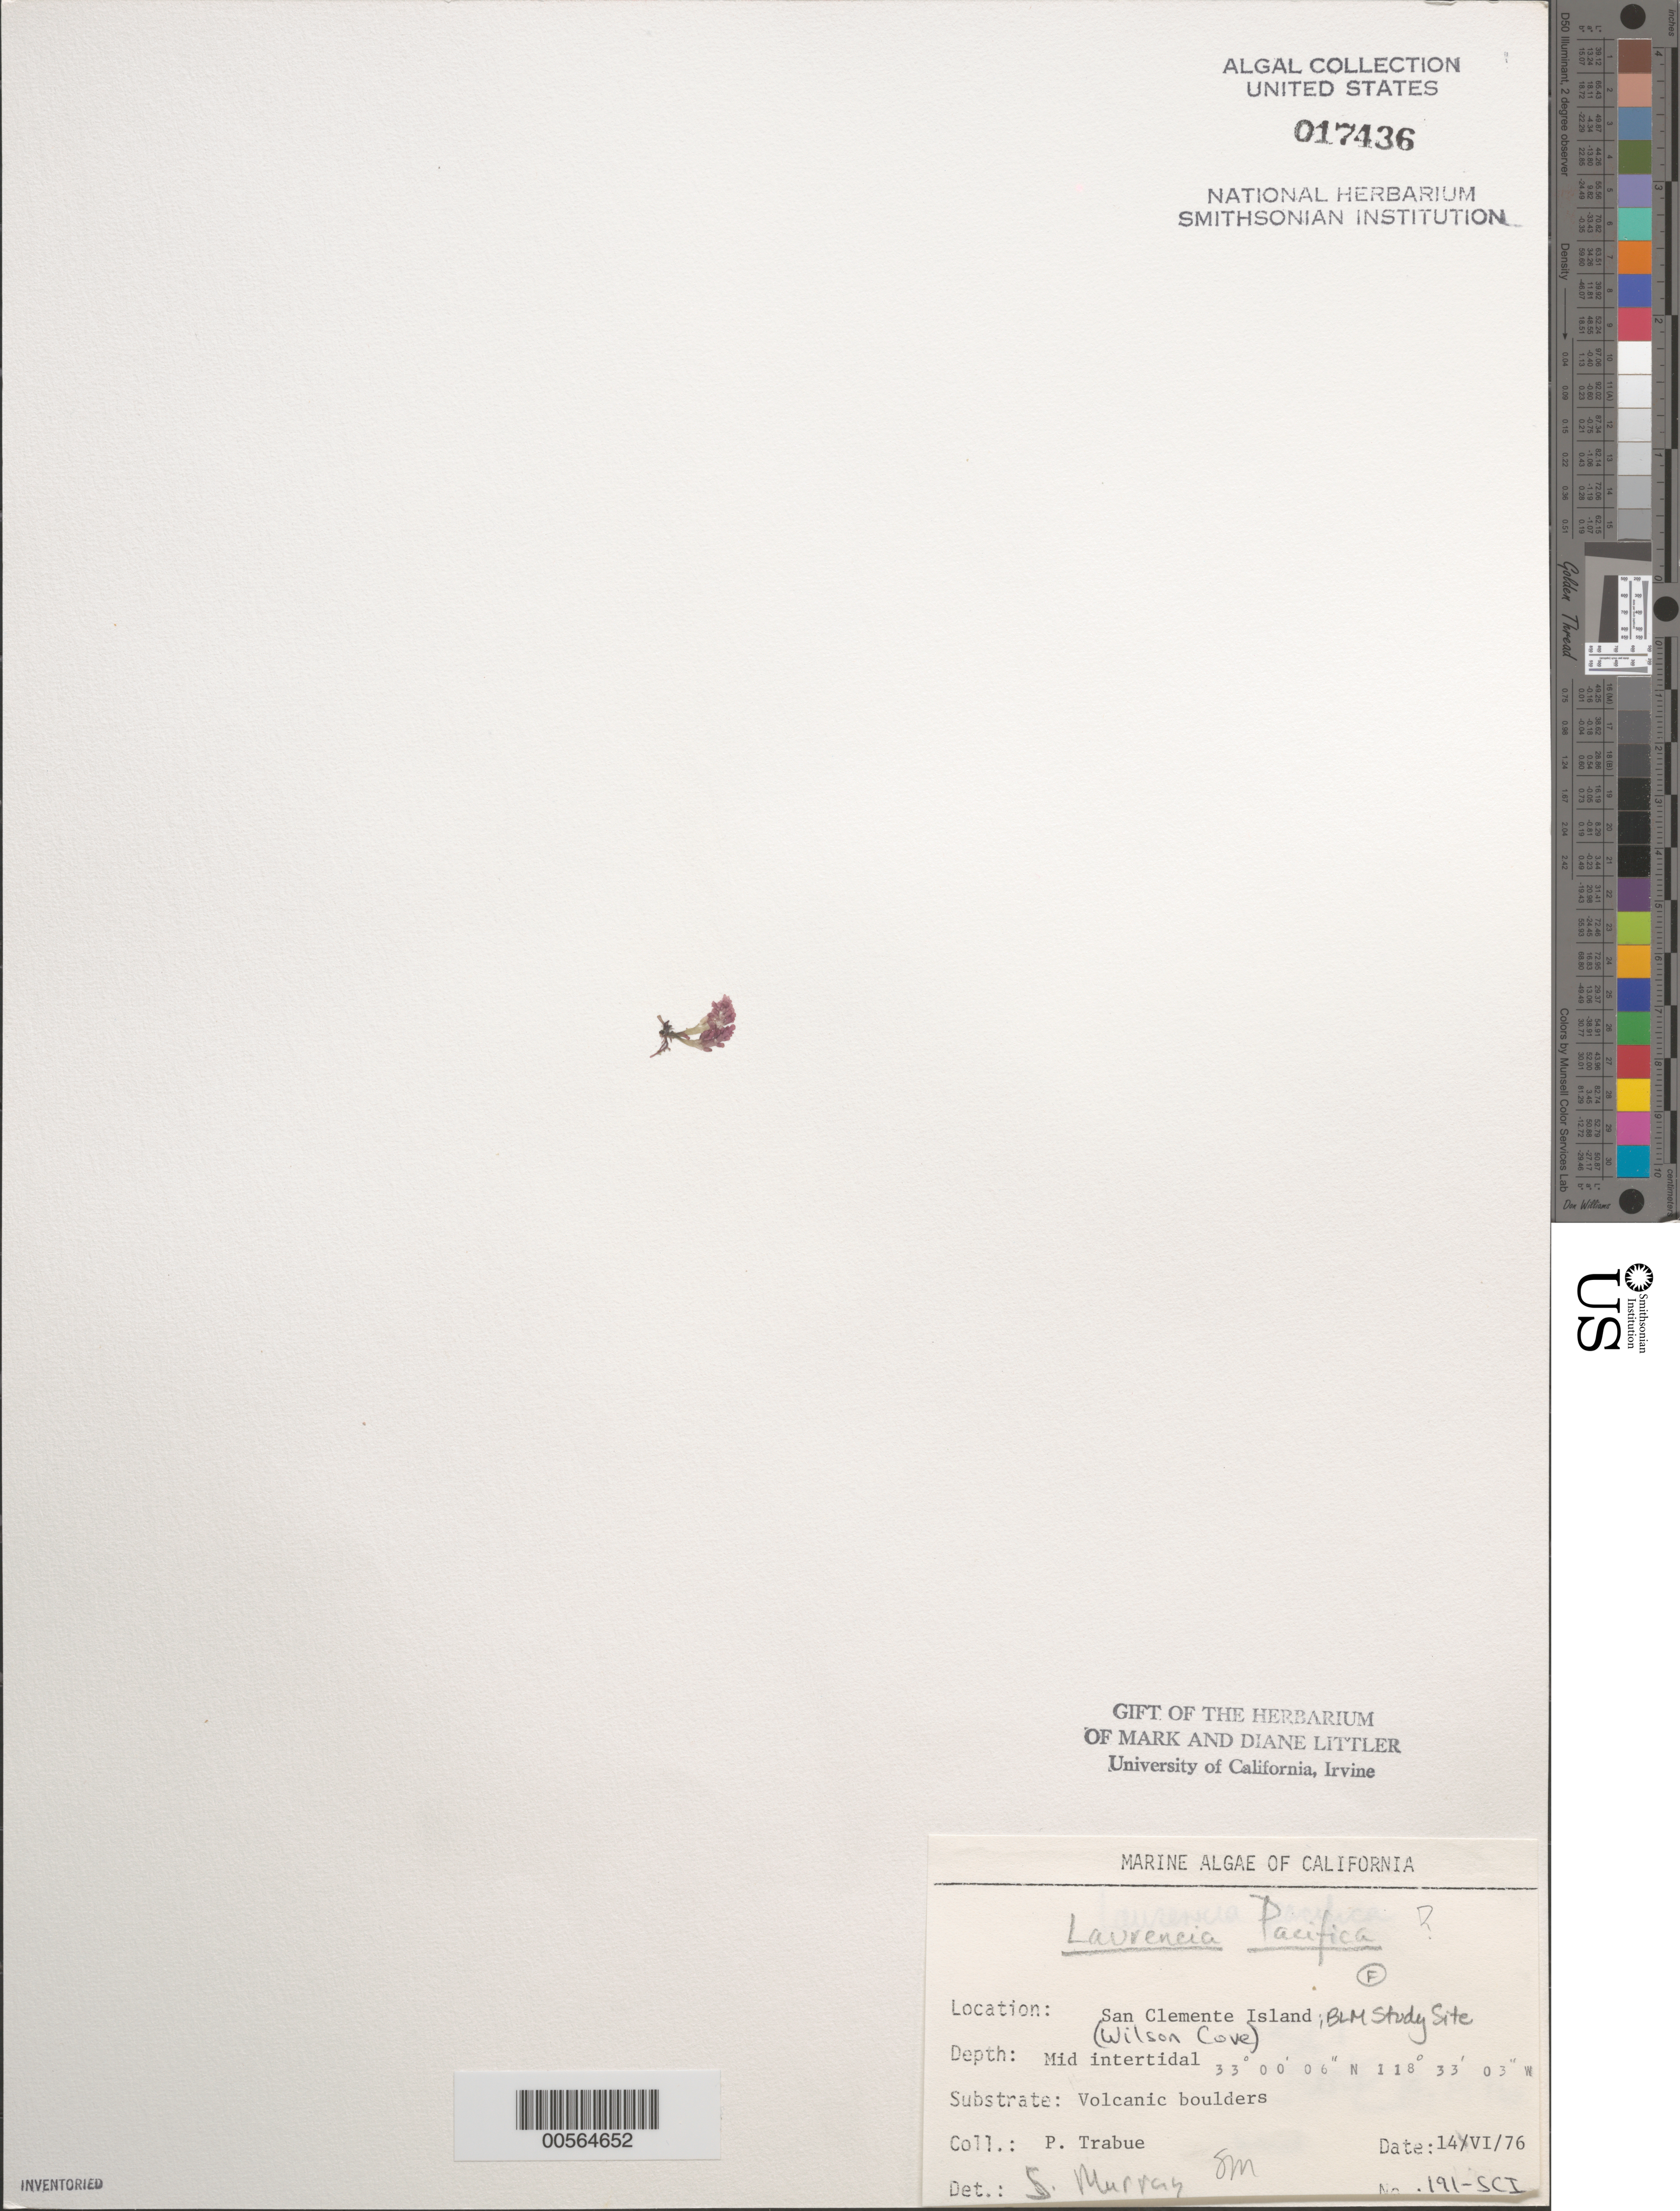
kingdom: Plantae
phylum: Rhodophyta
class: Florideophyceae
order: Ceramiales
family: Rhodomelaceae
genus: Laurencia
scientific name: Laurencia pacifica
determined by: Murray, S. N.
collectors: P. J. Trabue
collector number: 191-SCI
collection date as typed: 14 Jun 1976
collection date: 1976-06-14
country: United States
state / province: California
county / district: Los Angeles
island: San Clemente Island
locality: Wilson Cove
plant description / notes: BLM-SOCALBIGHT Rocky Intertidal Survey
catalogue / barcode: US 17436